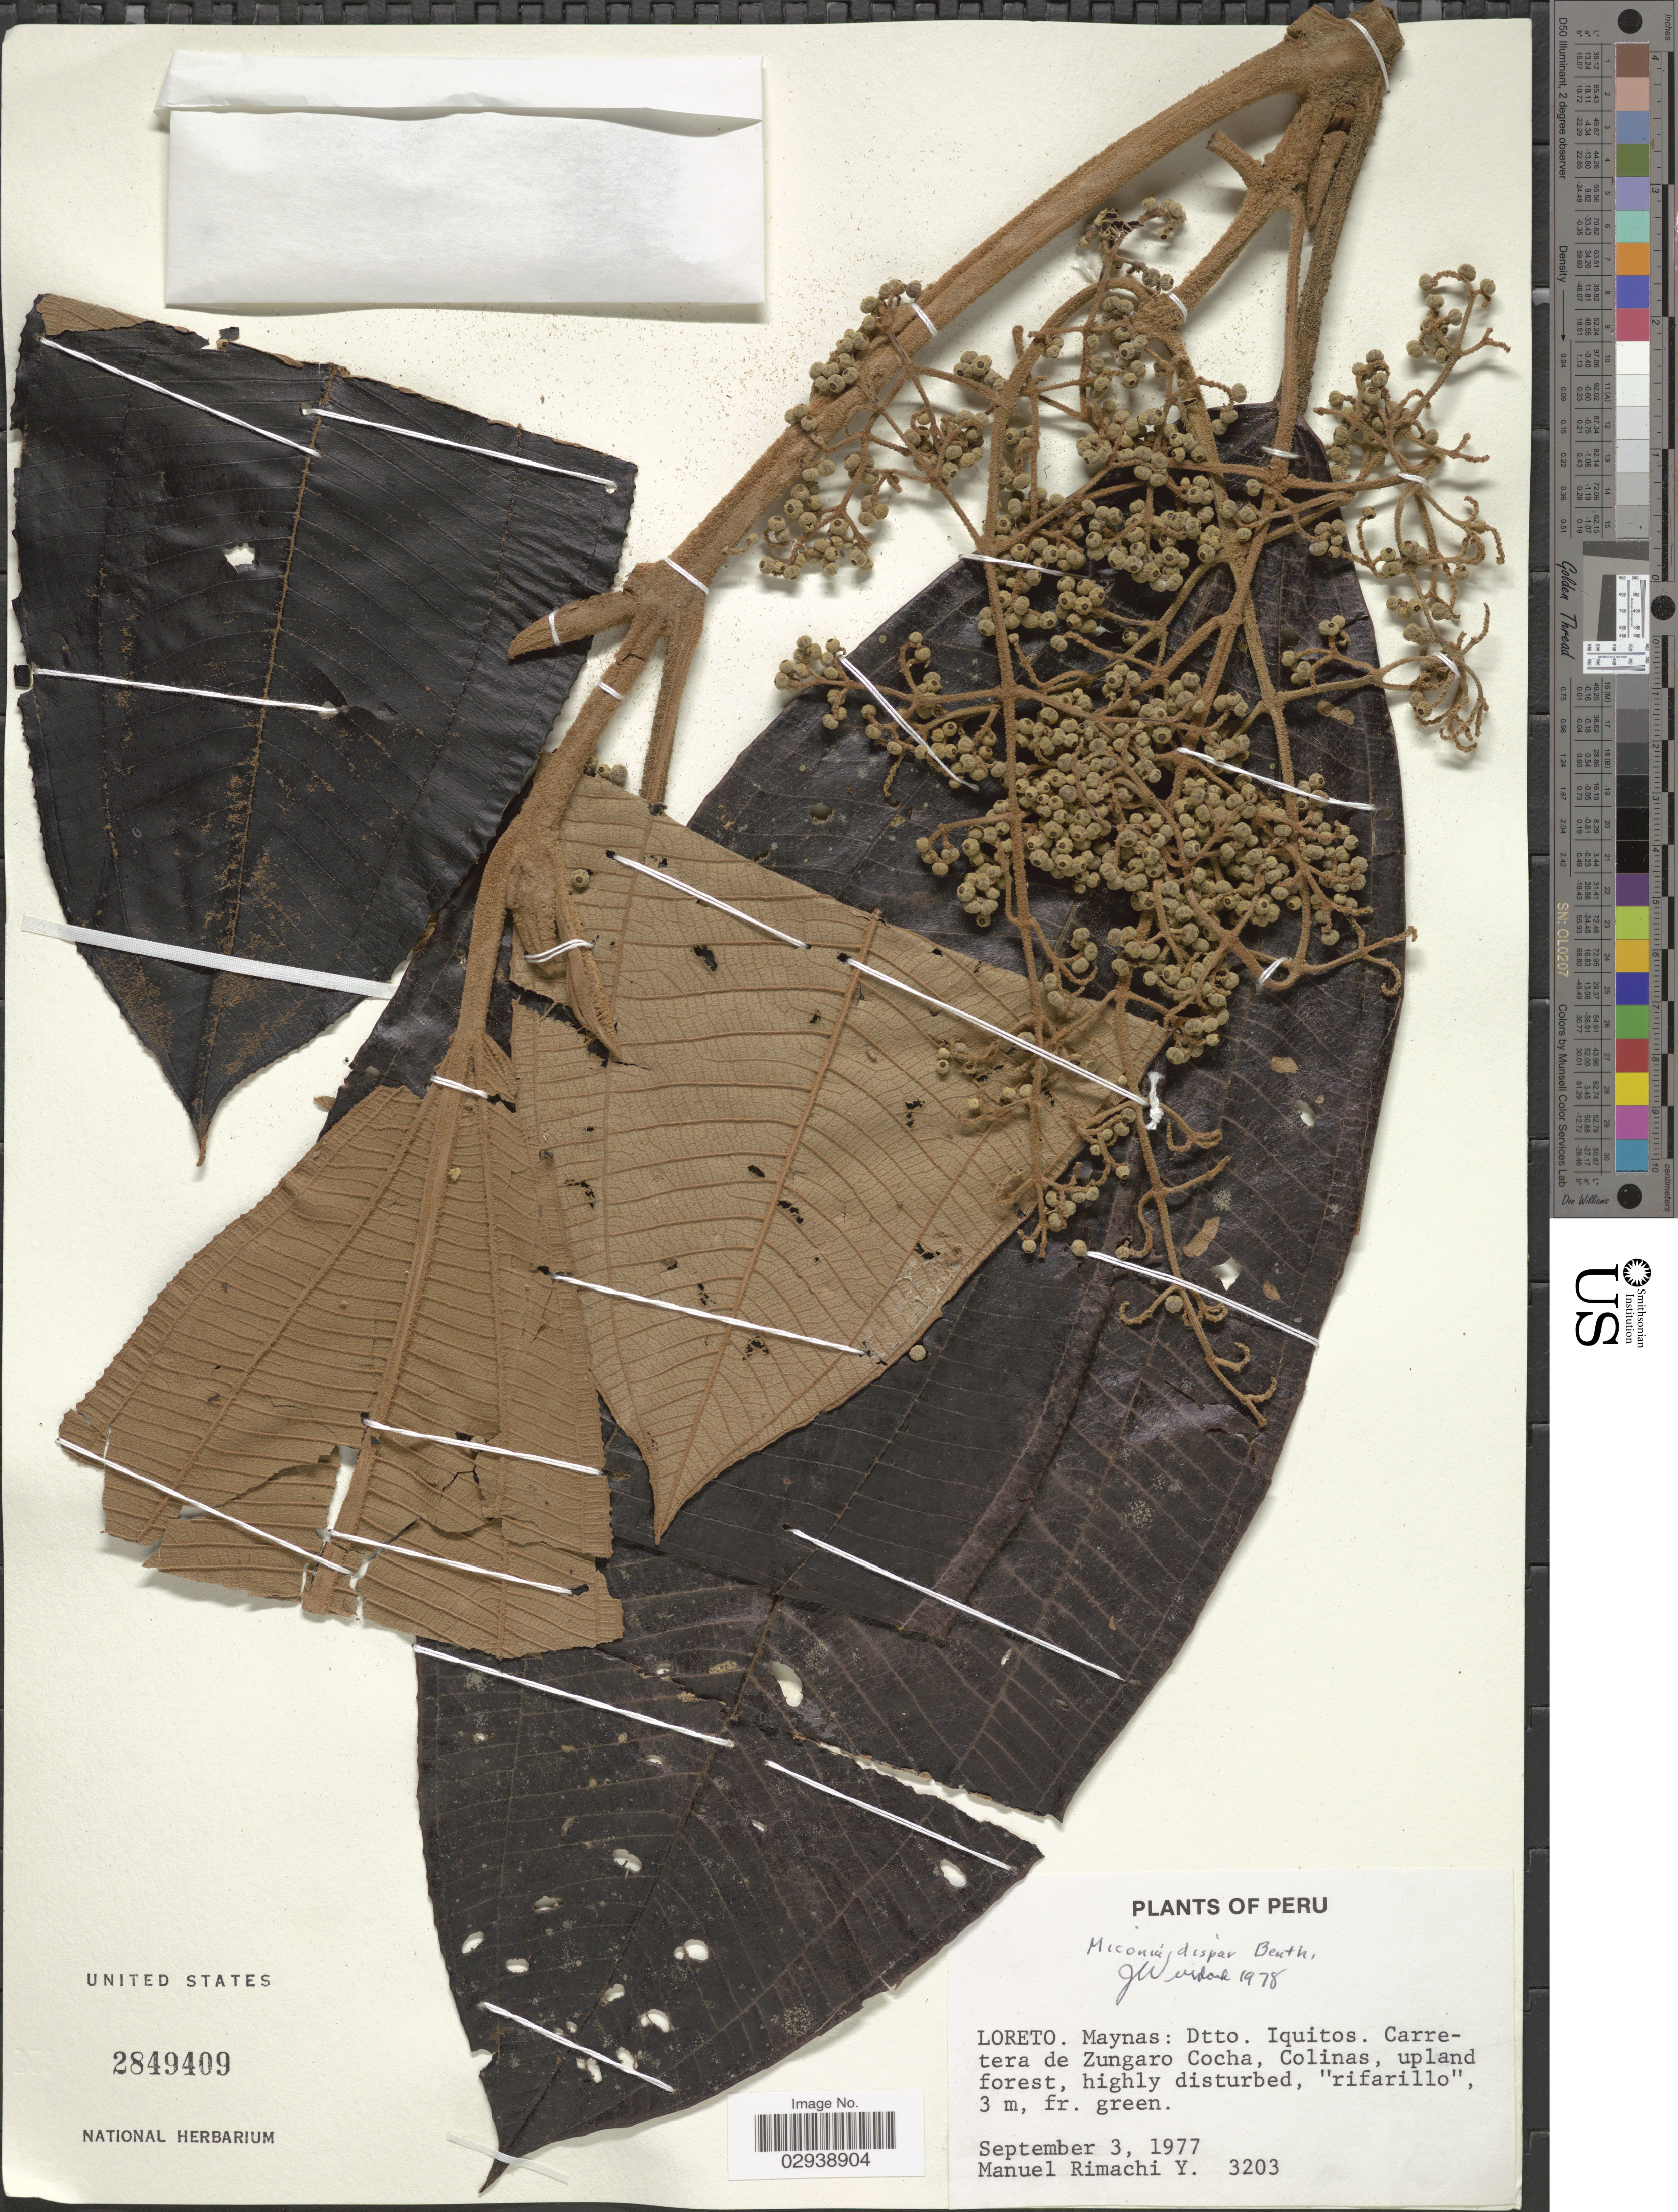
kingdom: Plantae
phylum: Tracheophyta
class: Magnoliopsida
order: Myrtales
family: Melastomataceae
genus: Miconia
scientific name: Miconia dispar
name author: Benth.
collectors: M. Rimachi Y.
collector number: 3203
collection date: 1977-09-03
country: Peru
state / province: Loreto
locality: Maynas: Dtto. Iquitos, Carretera de Zungaro Cocha, Colinas.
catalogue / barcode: US 2849409